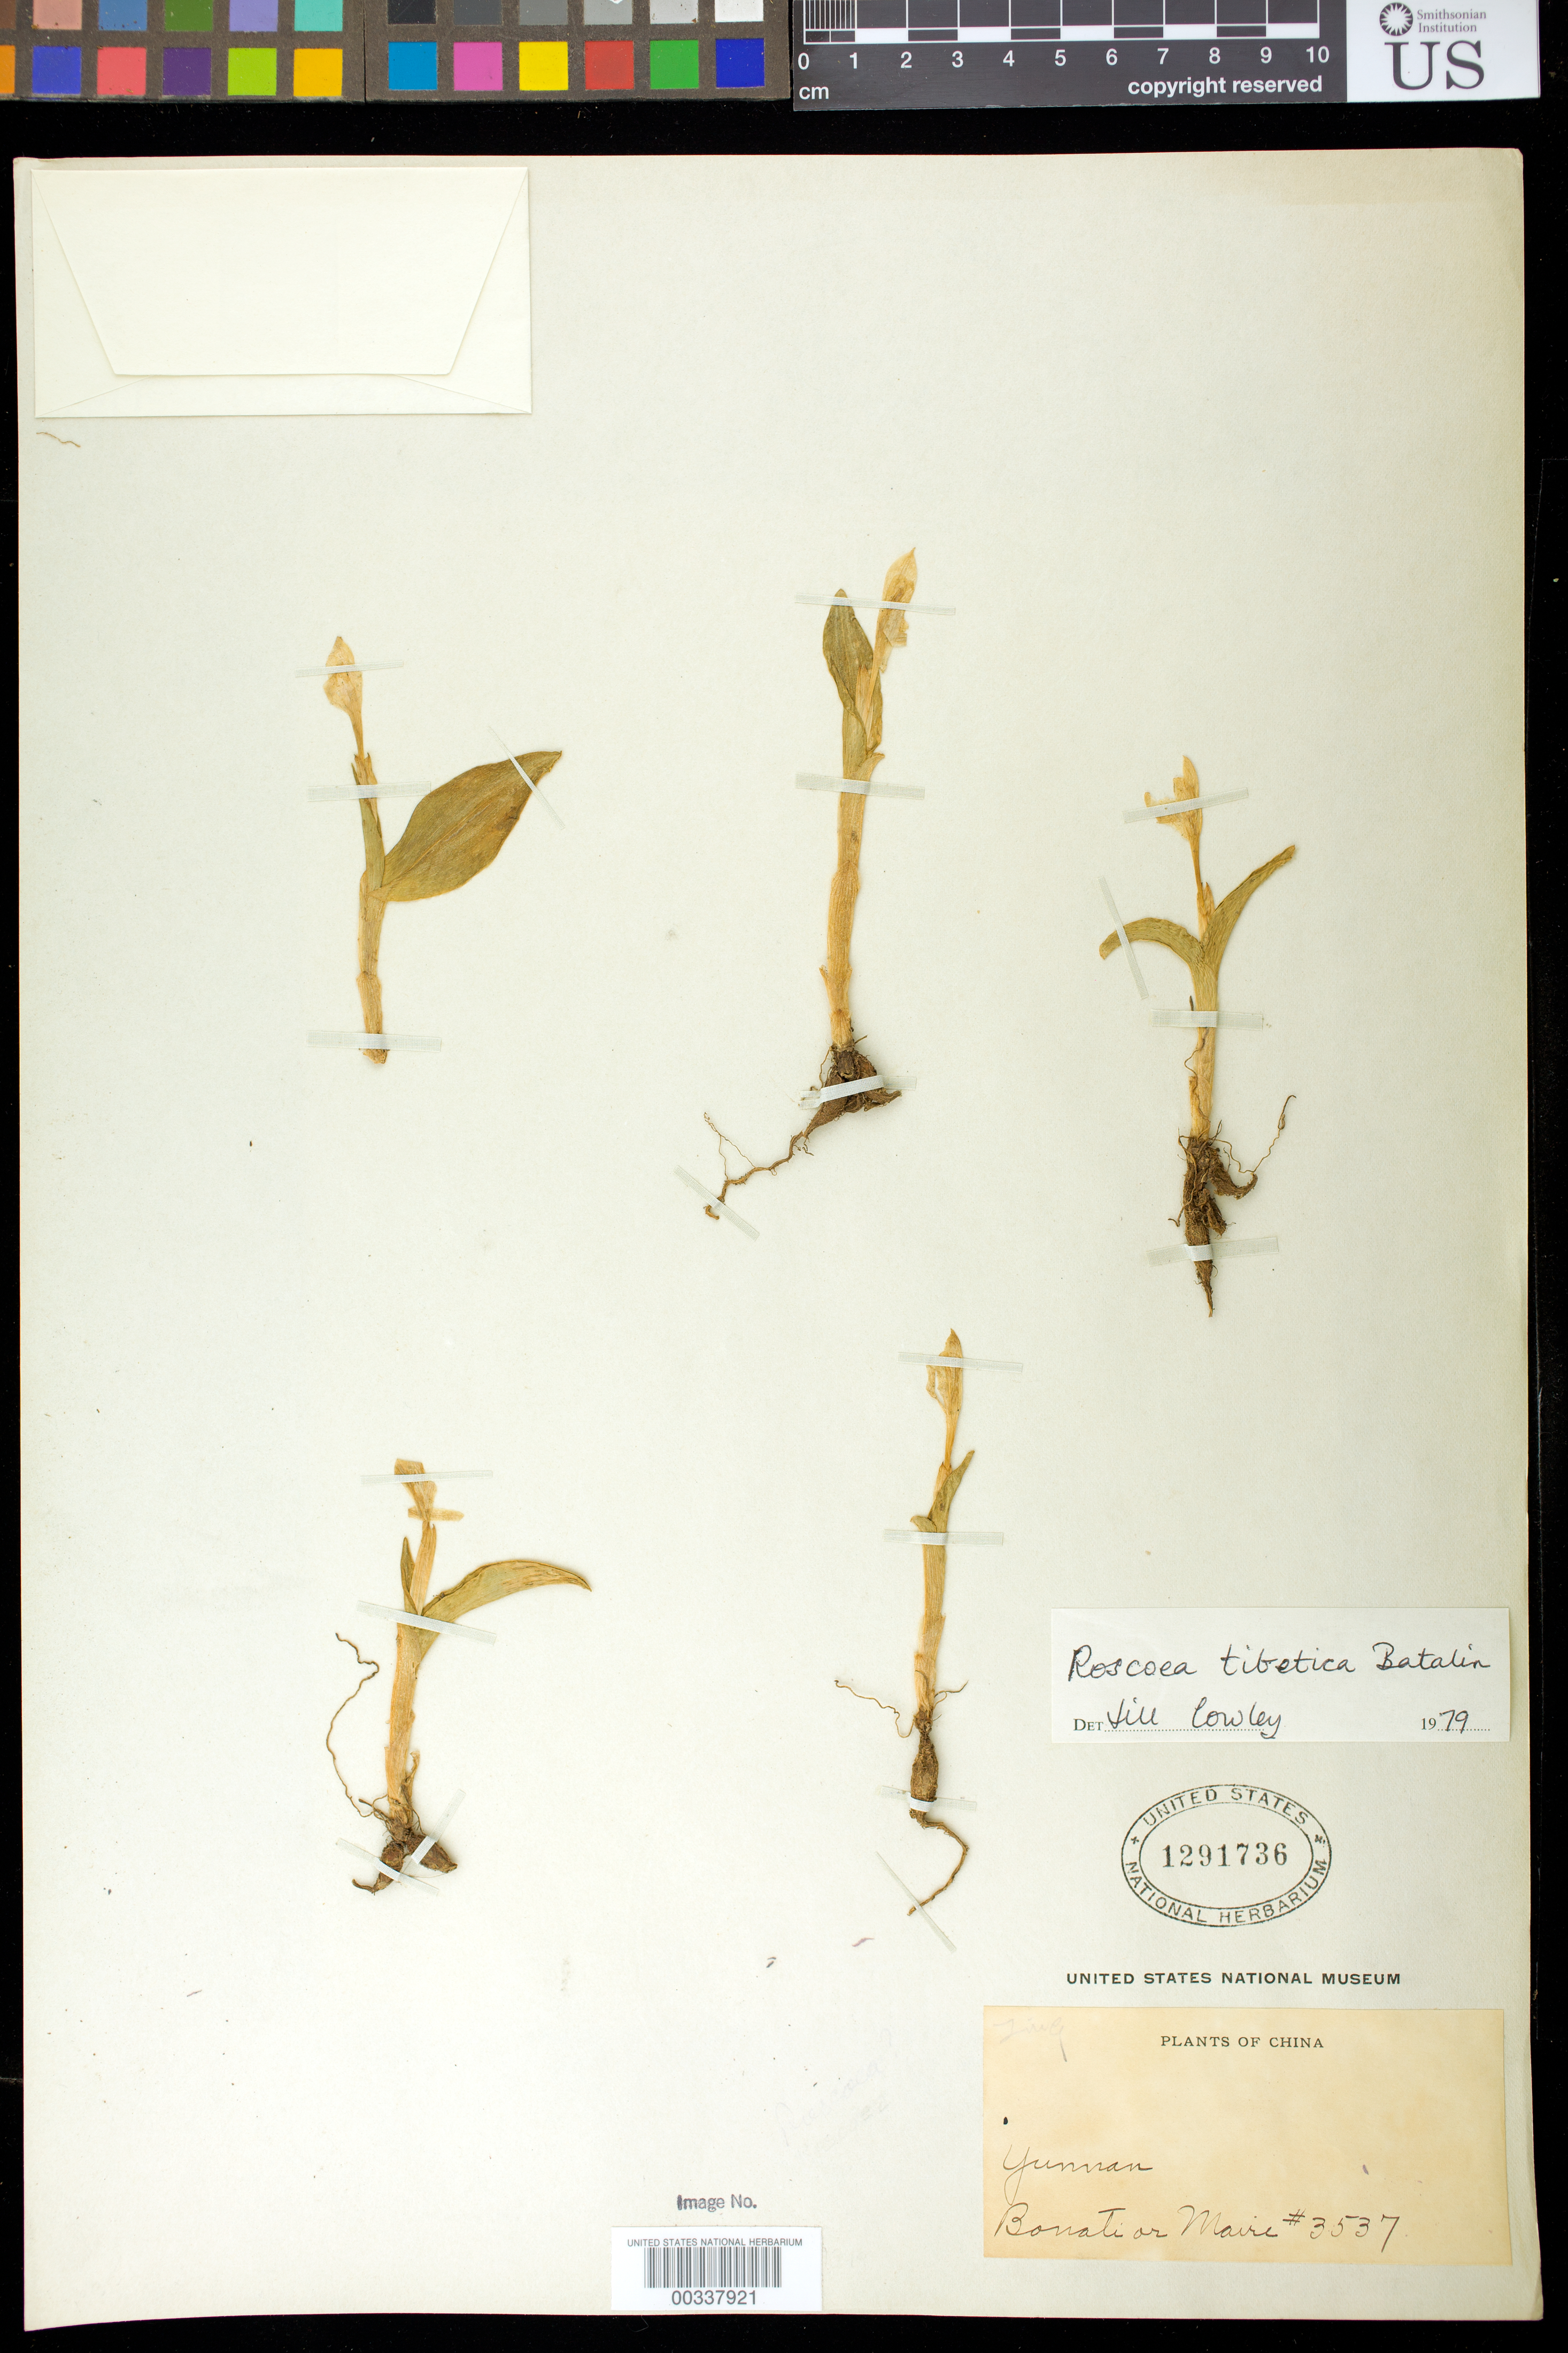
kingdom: Plantae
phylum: Tracheophyta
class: Liliopsida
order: Zingiberales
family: Zingiberaceae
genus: Roscoea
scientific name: Roscoea tibetica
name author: Batalin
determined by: Cowley, J.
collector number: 3537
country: China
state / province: Yunnan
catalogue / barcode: US 1291736